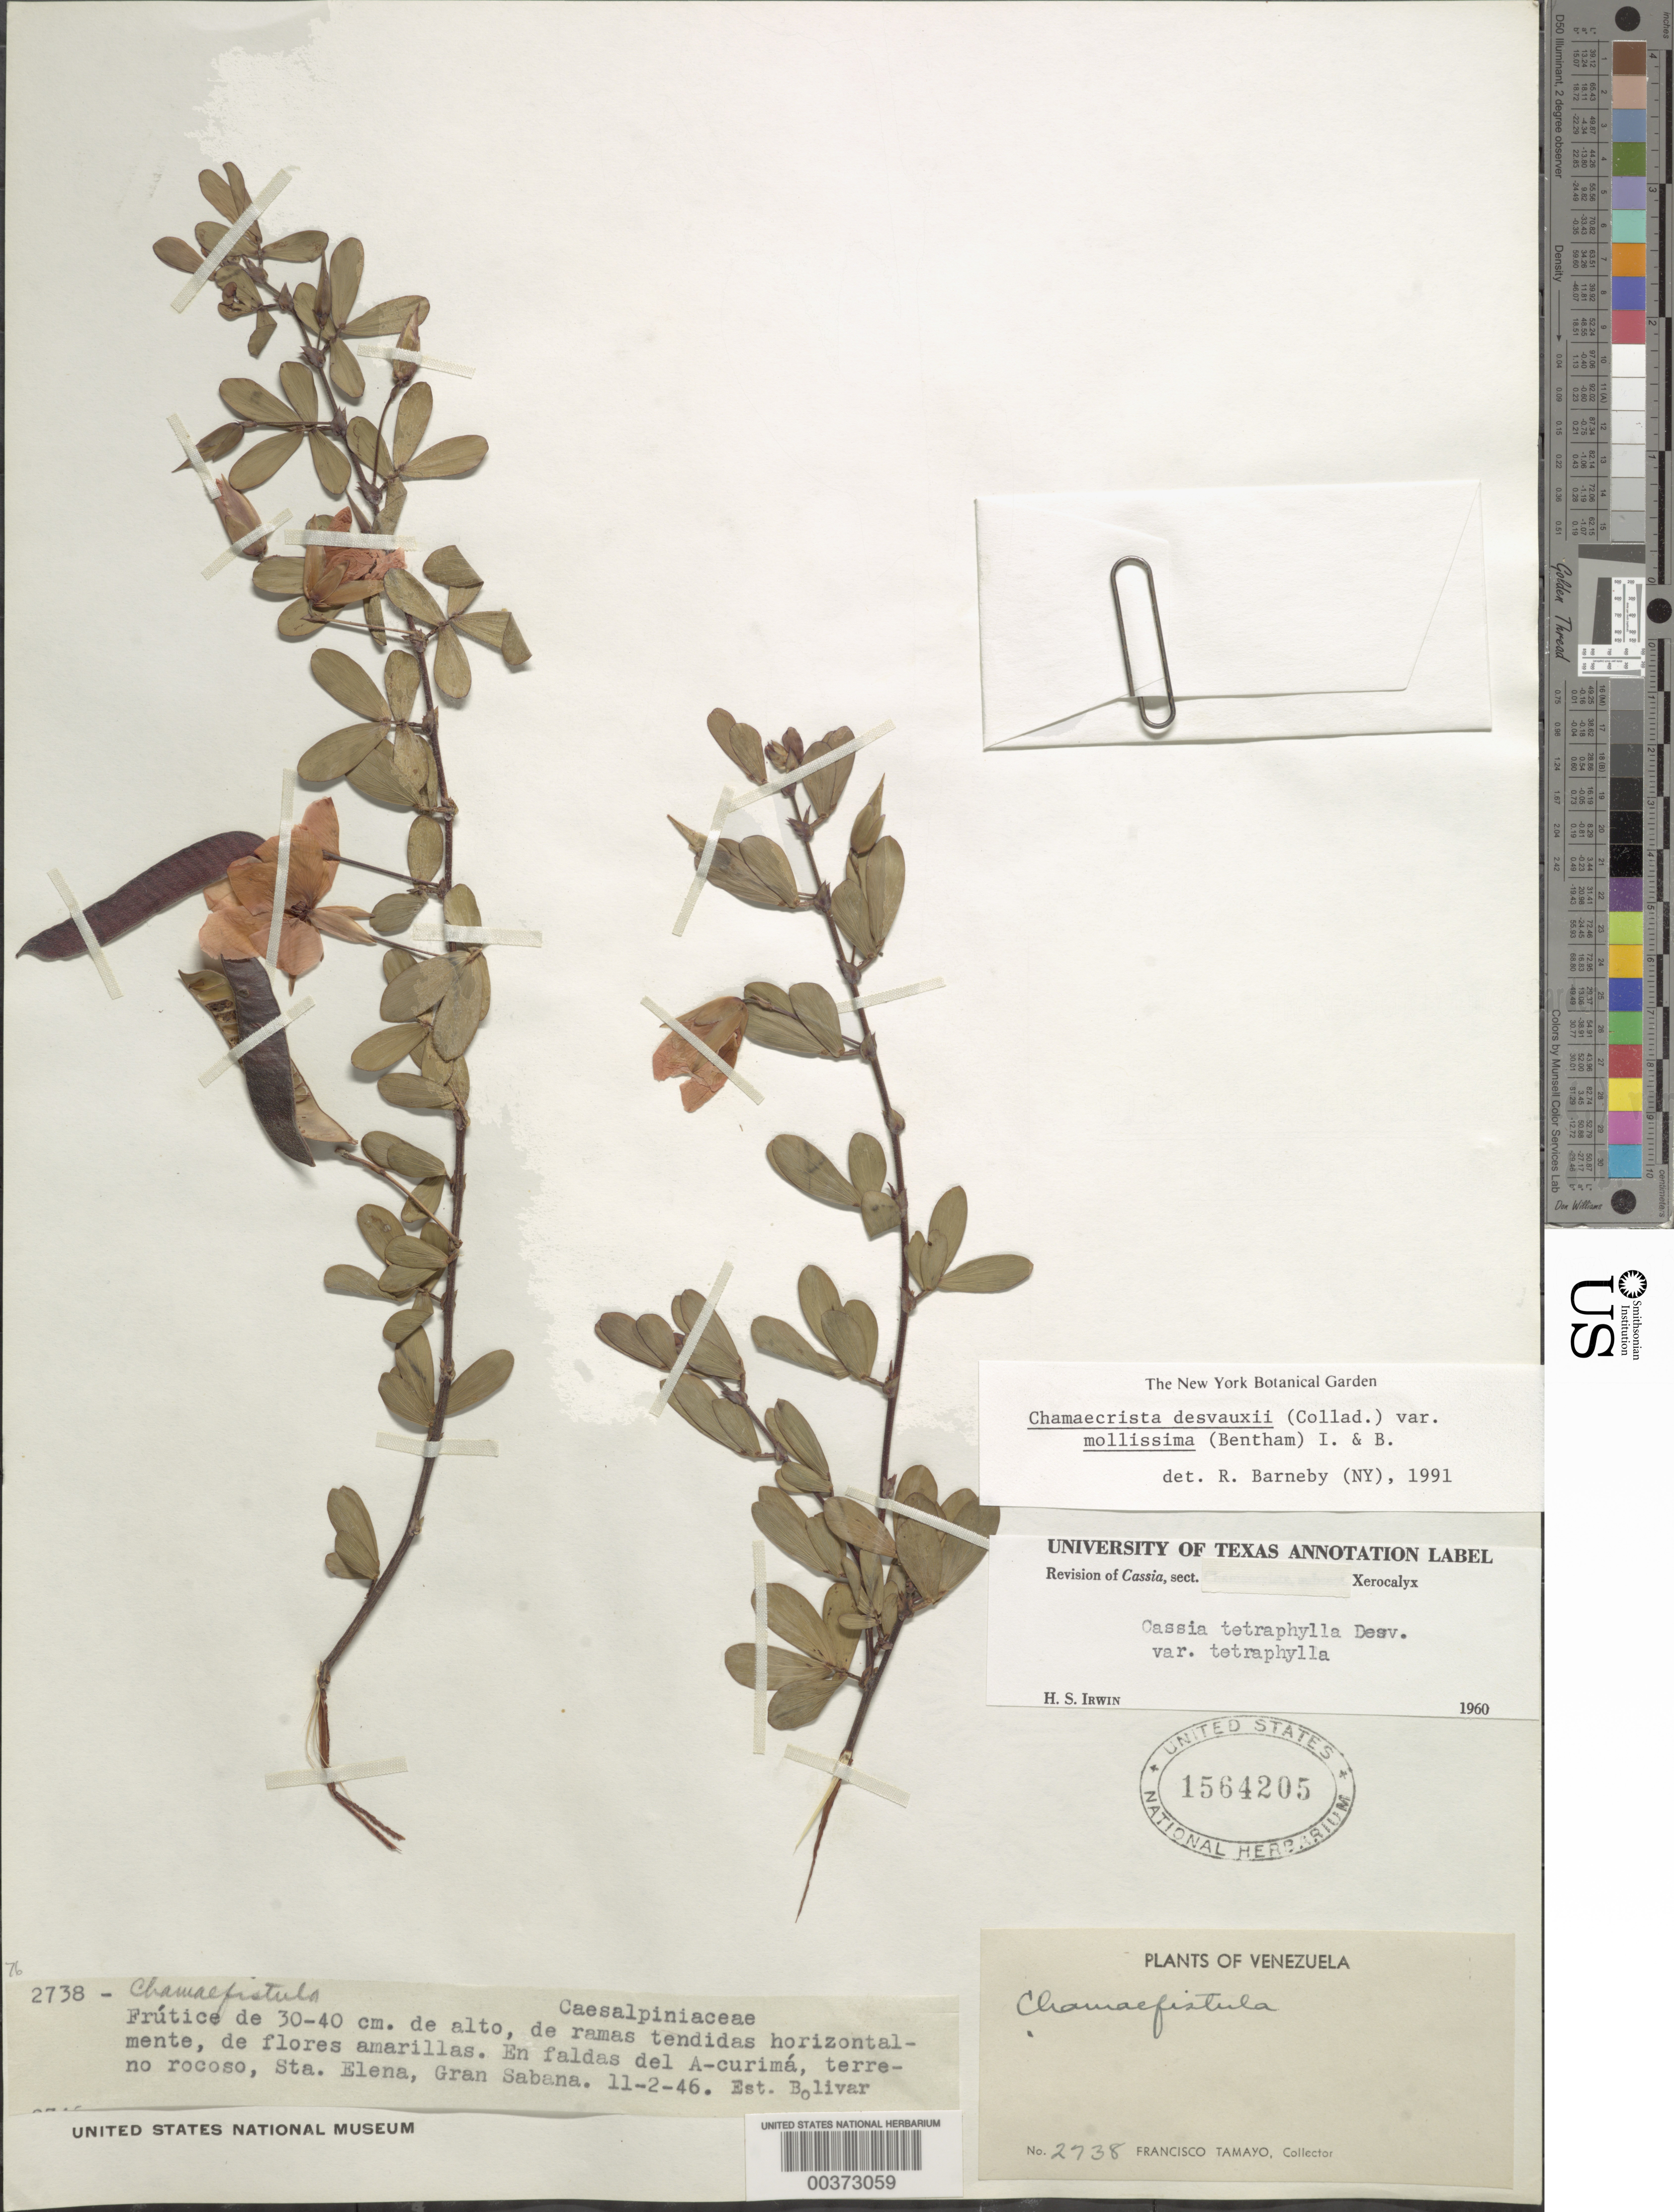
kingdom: Plantae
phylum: Tracheophyta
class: Magnoliopsida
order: Fabales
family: Fabaceae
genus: Chamaecrista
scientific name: Chamaecrista desvauxii var. mollissima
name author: (Benth.) H.S. Irwin & Barneby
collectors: F. Tamayo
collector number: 2738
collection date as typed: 11 Feb 1946 or 02 Nov 1946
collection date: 1946-02-11 or 1946-11-02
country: Venezuela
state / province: Bolivar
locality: Sta. elena, gran sabana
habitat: Terrno rocoso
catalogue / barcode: US 1564205